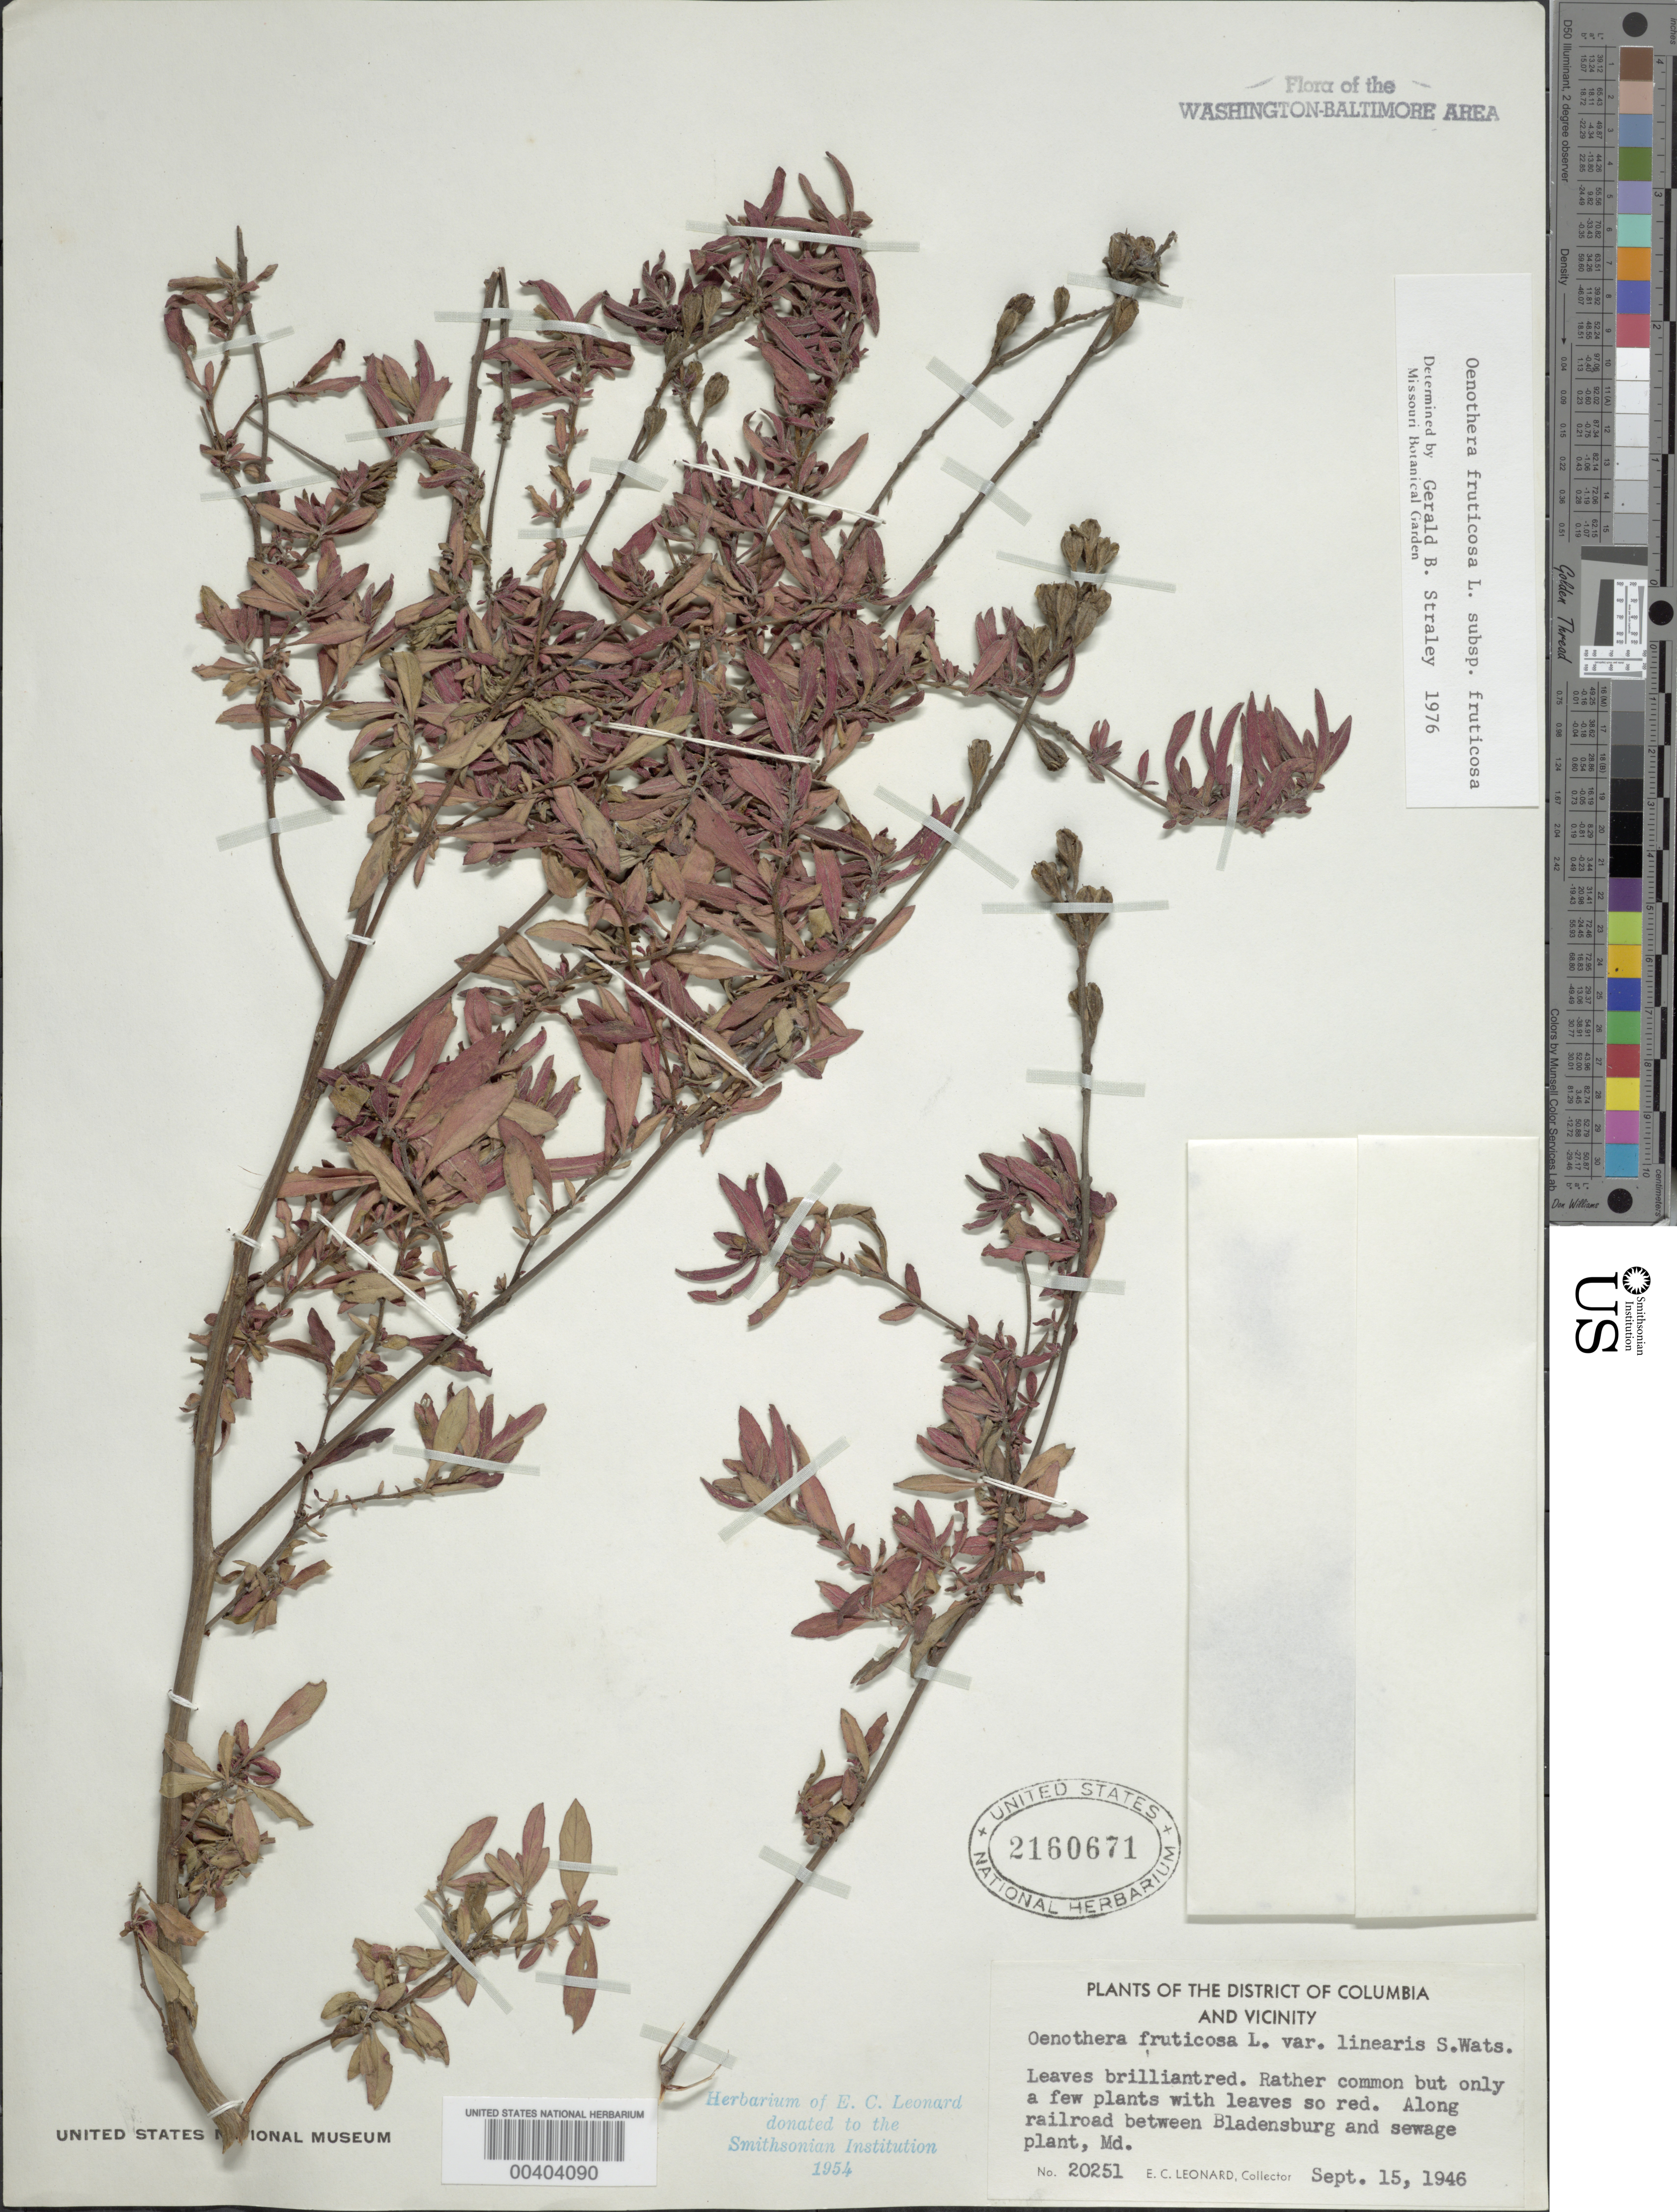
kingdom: Plantae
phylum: Tracheophyta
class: Magnoliopsida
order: Myrtales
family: Onagraceae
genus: Oenothera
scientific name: Oenothera fruticosa subsp. fruticosa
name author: L.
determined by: Straley, G. B.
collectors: E. C. Leonard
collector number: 20251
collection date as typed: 15 Sep 1946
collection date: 1946-09-15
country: United States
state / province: Maryland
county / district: Prince George's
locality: Between Bladensburg and Sewage Plant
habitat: Along railroad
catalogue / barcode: US 2160671